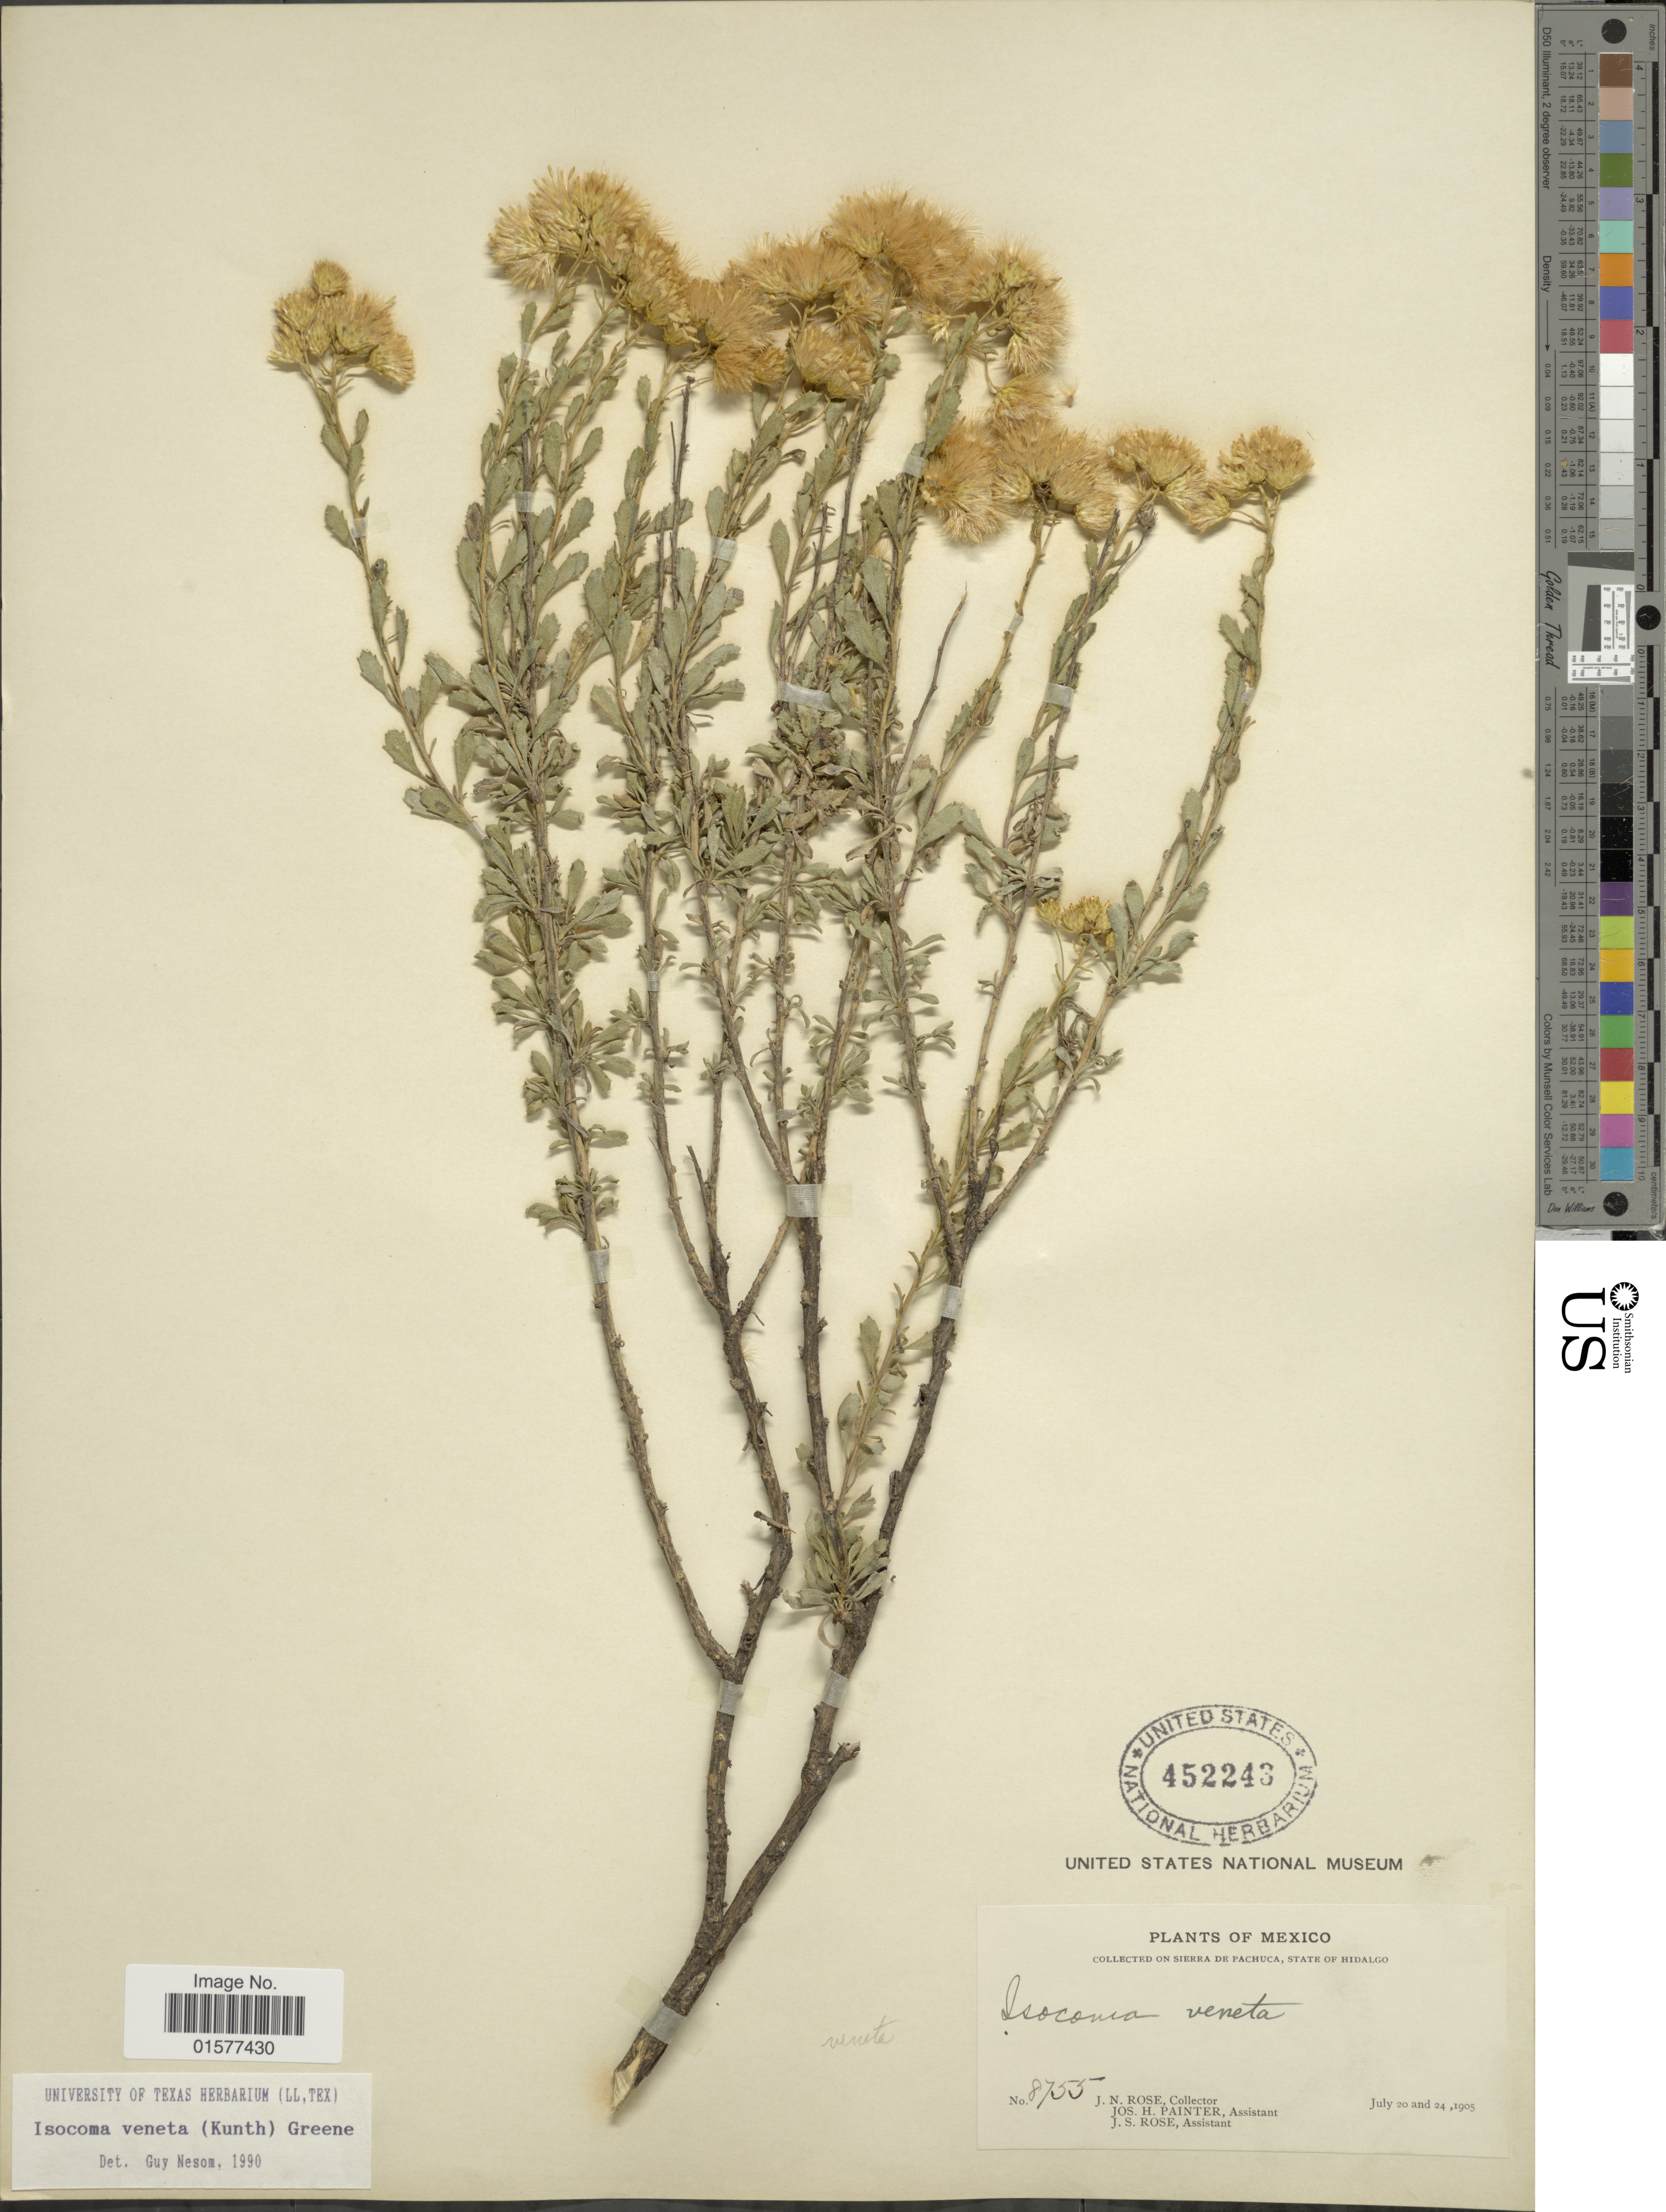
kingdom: Plantae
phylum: Tracheophyta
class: Magnoliopsida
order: Asterales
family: Asteraceae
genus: Isocoma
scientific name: Isocoma veneta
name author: (Kunth) Greene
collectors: J. N. Rose, J. H. Painter & J. S. Rose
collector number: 8755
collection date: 1905-07-20/1905-07-24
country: Mexico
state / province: Hidalgo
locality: Collected on Sierra de Pachuca, State of Hidalgo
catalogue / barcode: US 452243